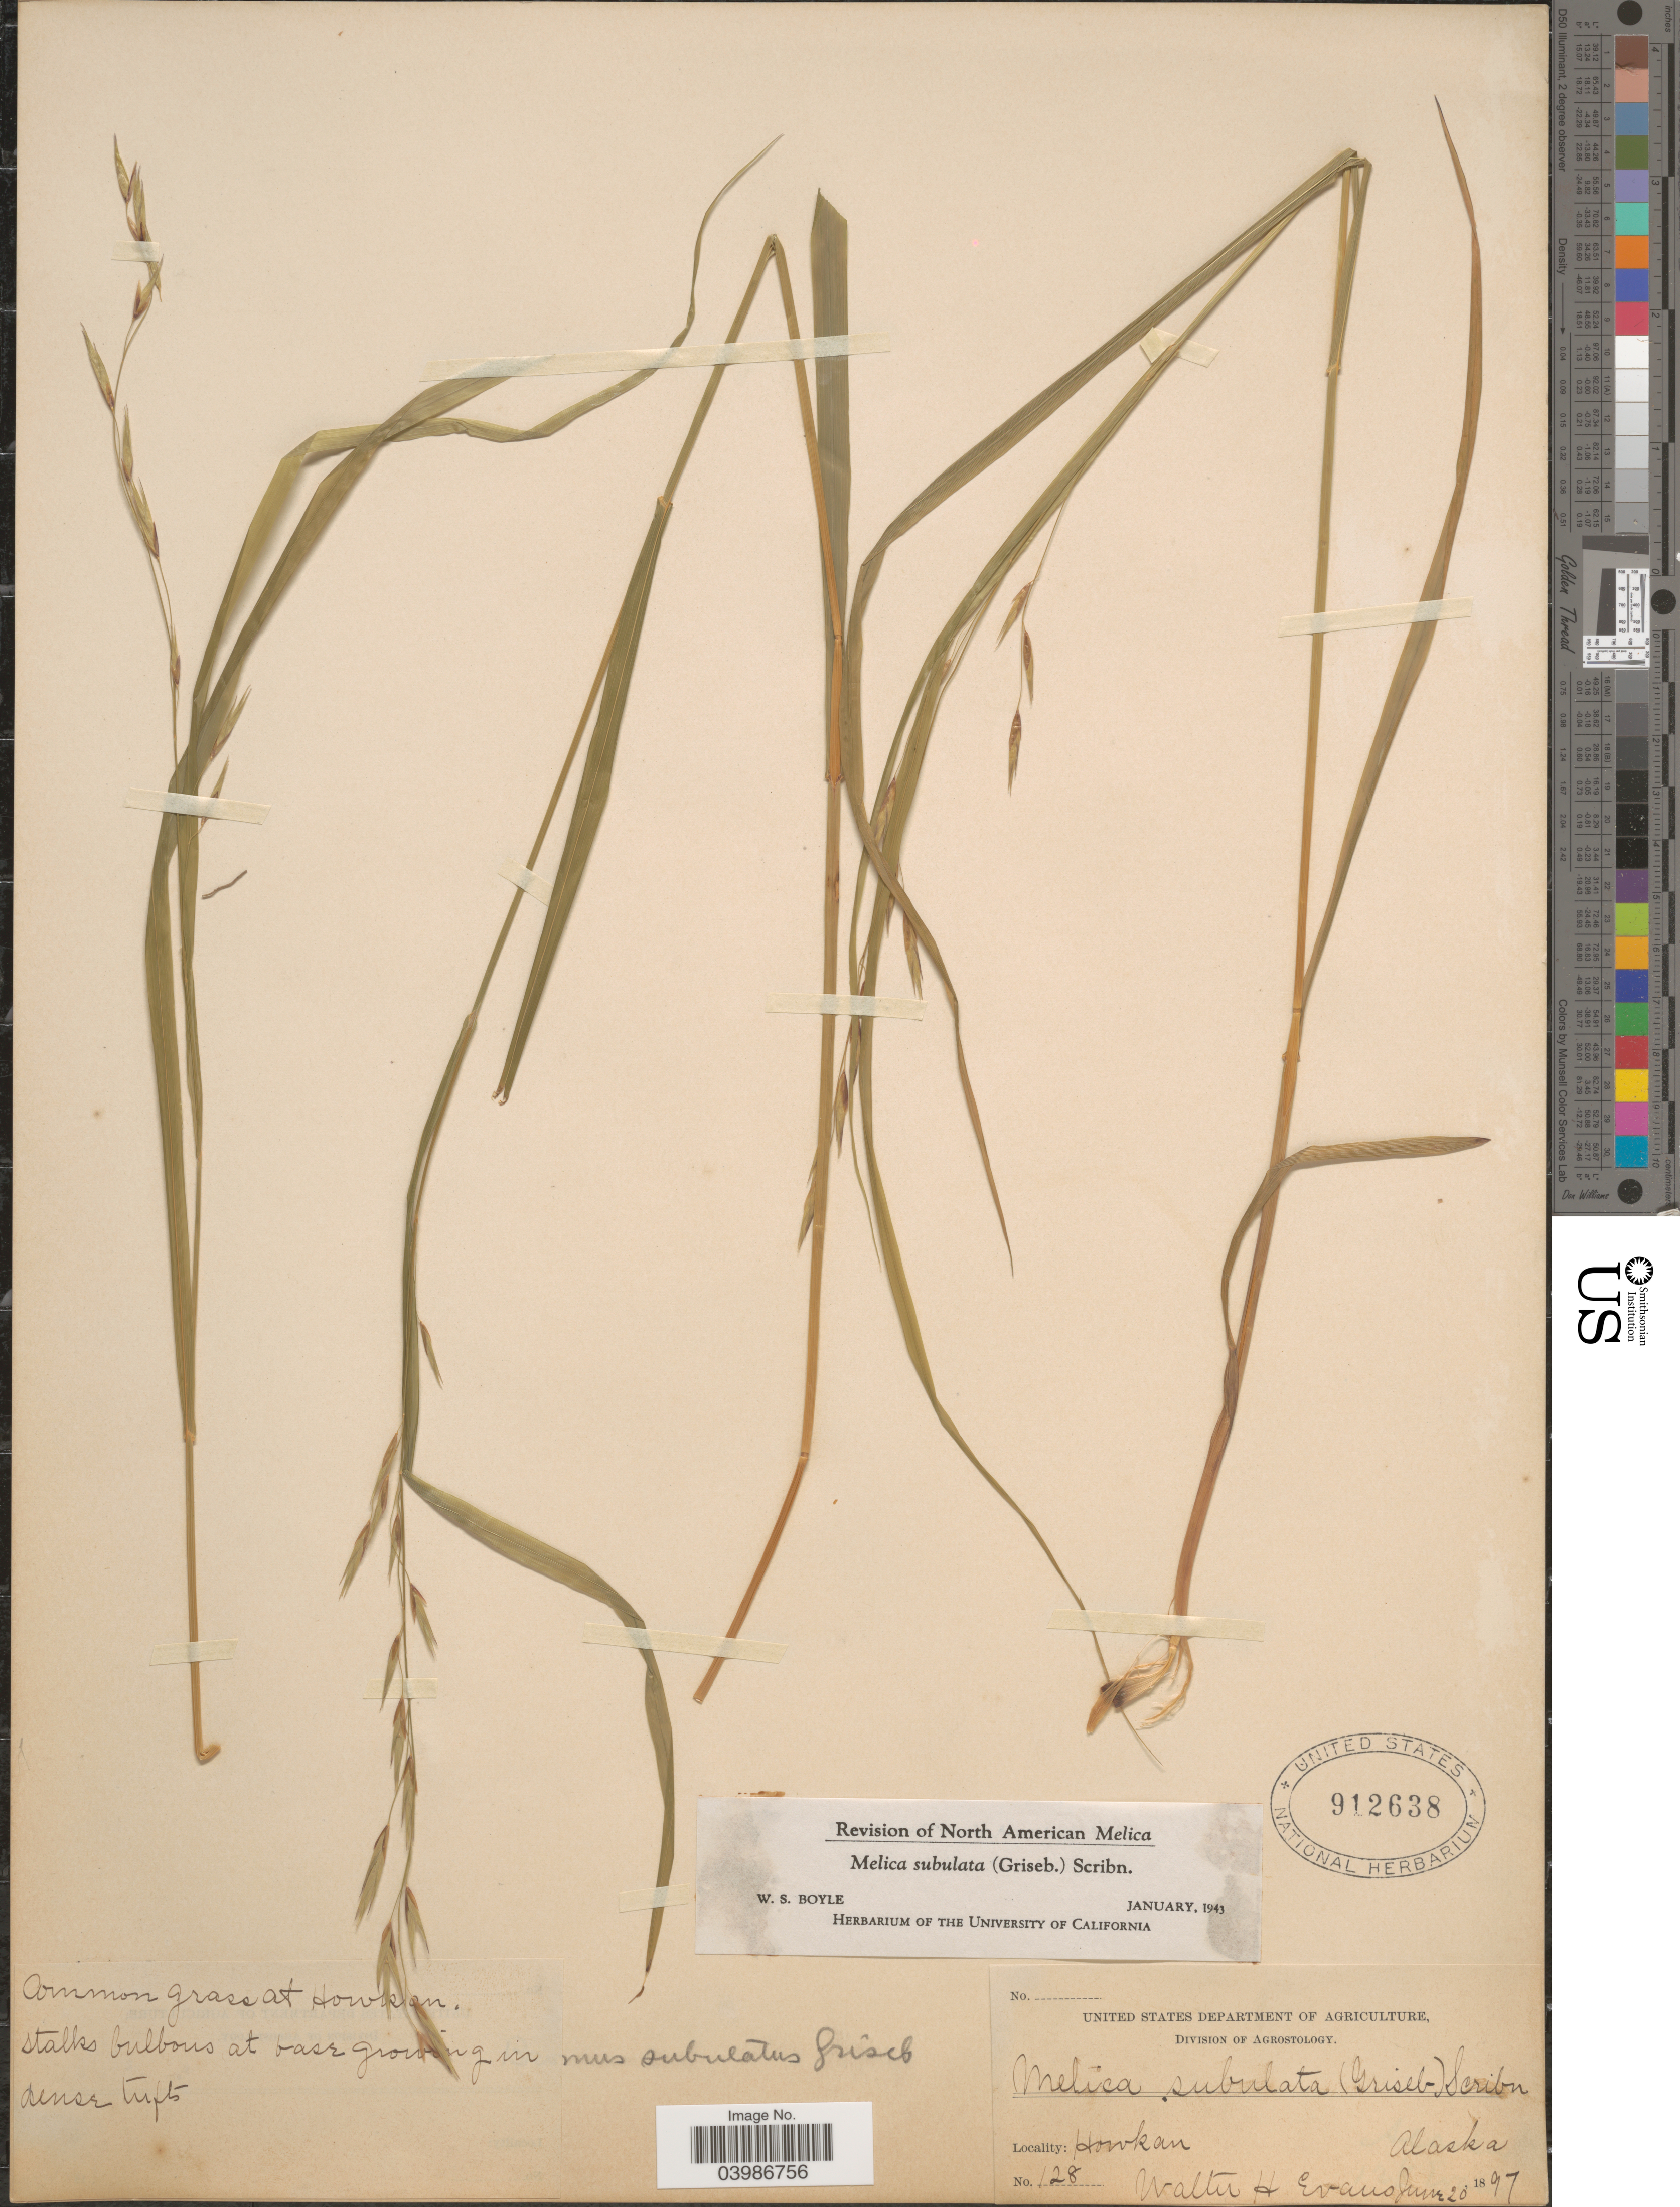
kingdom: Plantae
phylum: Tracheophyta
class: Liliopsida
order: Poales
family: Poaceae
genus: Melica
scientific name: Melica subulata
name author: (Griseb.) Scribn.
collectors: W. H. Evans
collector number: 128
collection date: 1897-06-20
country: United States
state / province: Alaska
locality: Howkan.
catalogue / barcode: US 912638